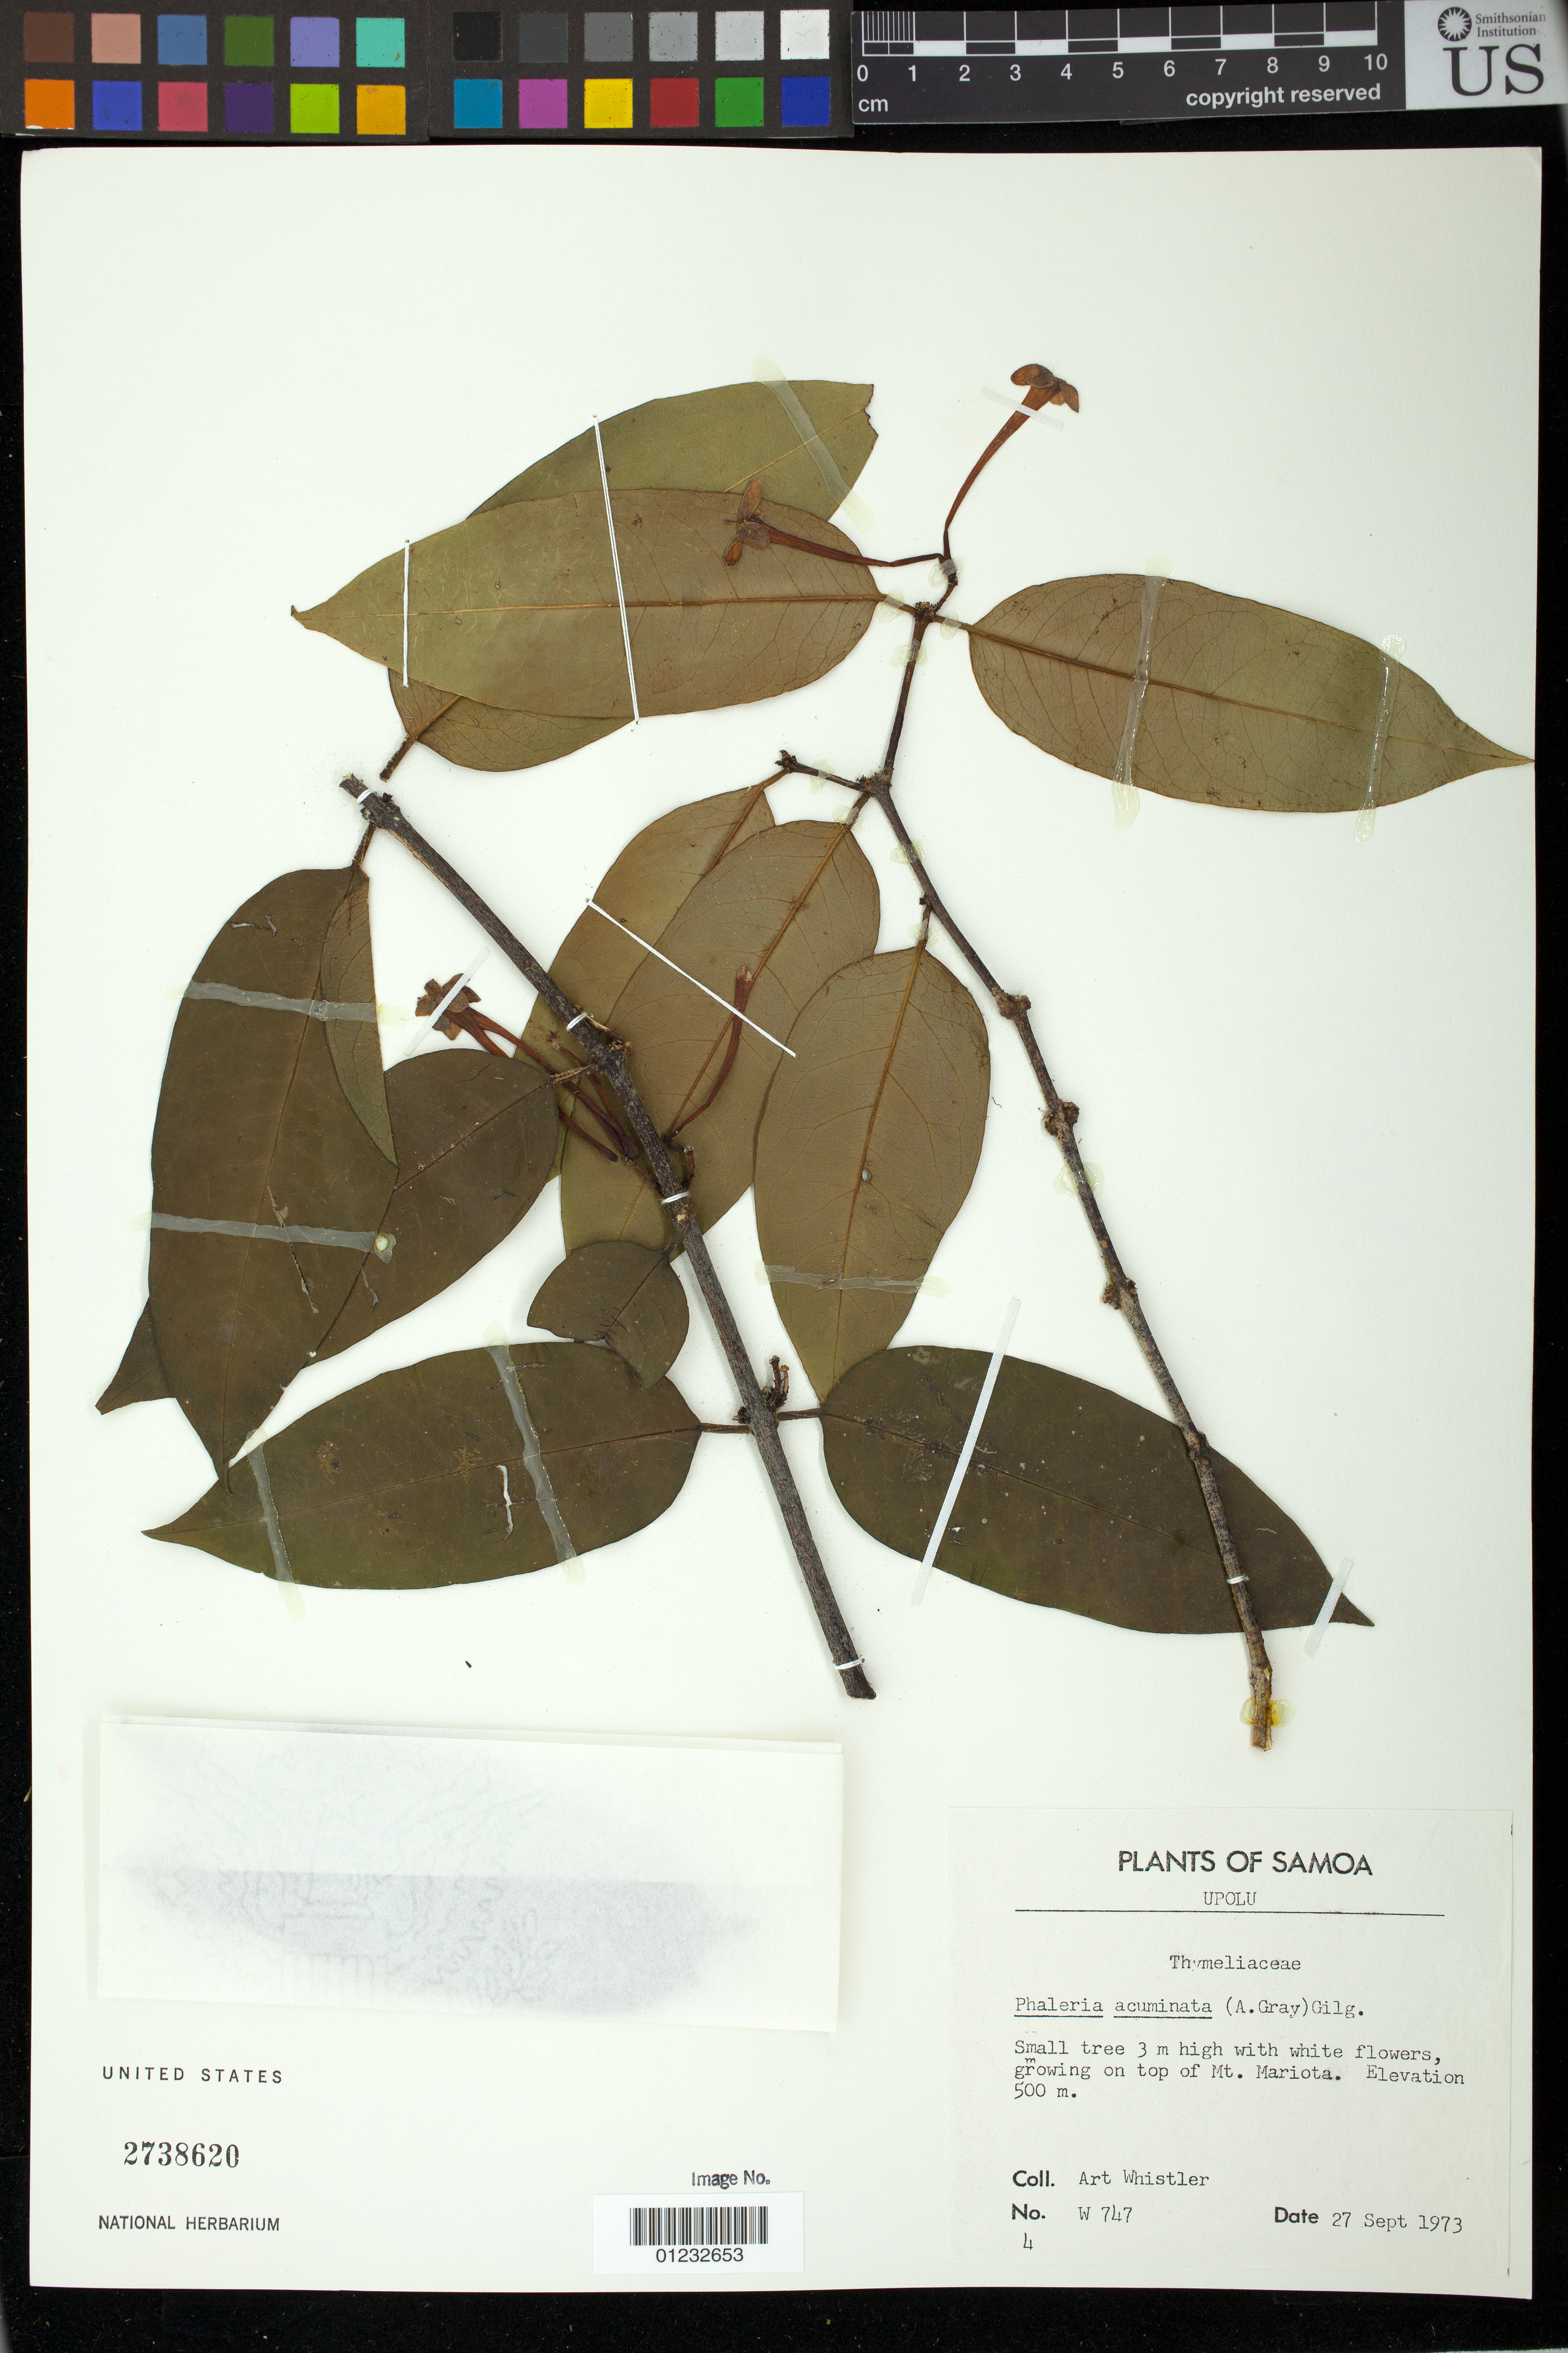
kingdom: Plantae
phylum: Tracheophyta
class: Magnoliopsida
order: Malvales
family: Thymelaeaceae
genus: Phaleria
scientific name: Phaleria acuminata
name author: (A. Gray) Gilg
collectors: A. Whistler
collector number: W 747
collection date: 1973-09-27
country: Samoa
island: Upolu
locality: On top of Mt. Mariota.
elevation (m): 500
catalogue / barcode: US 2738620